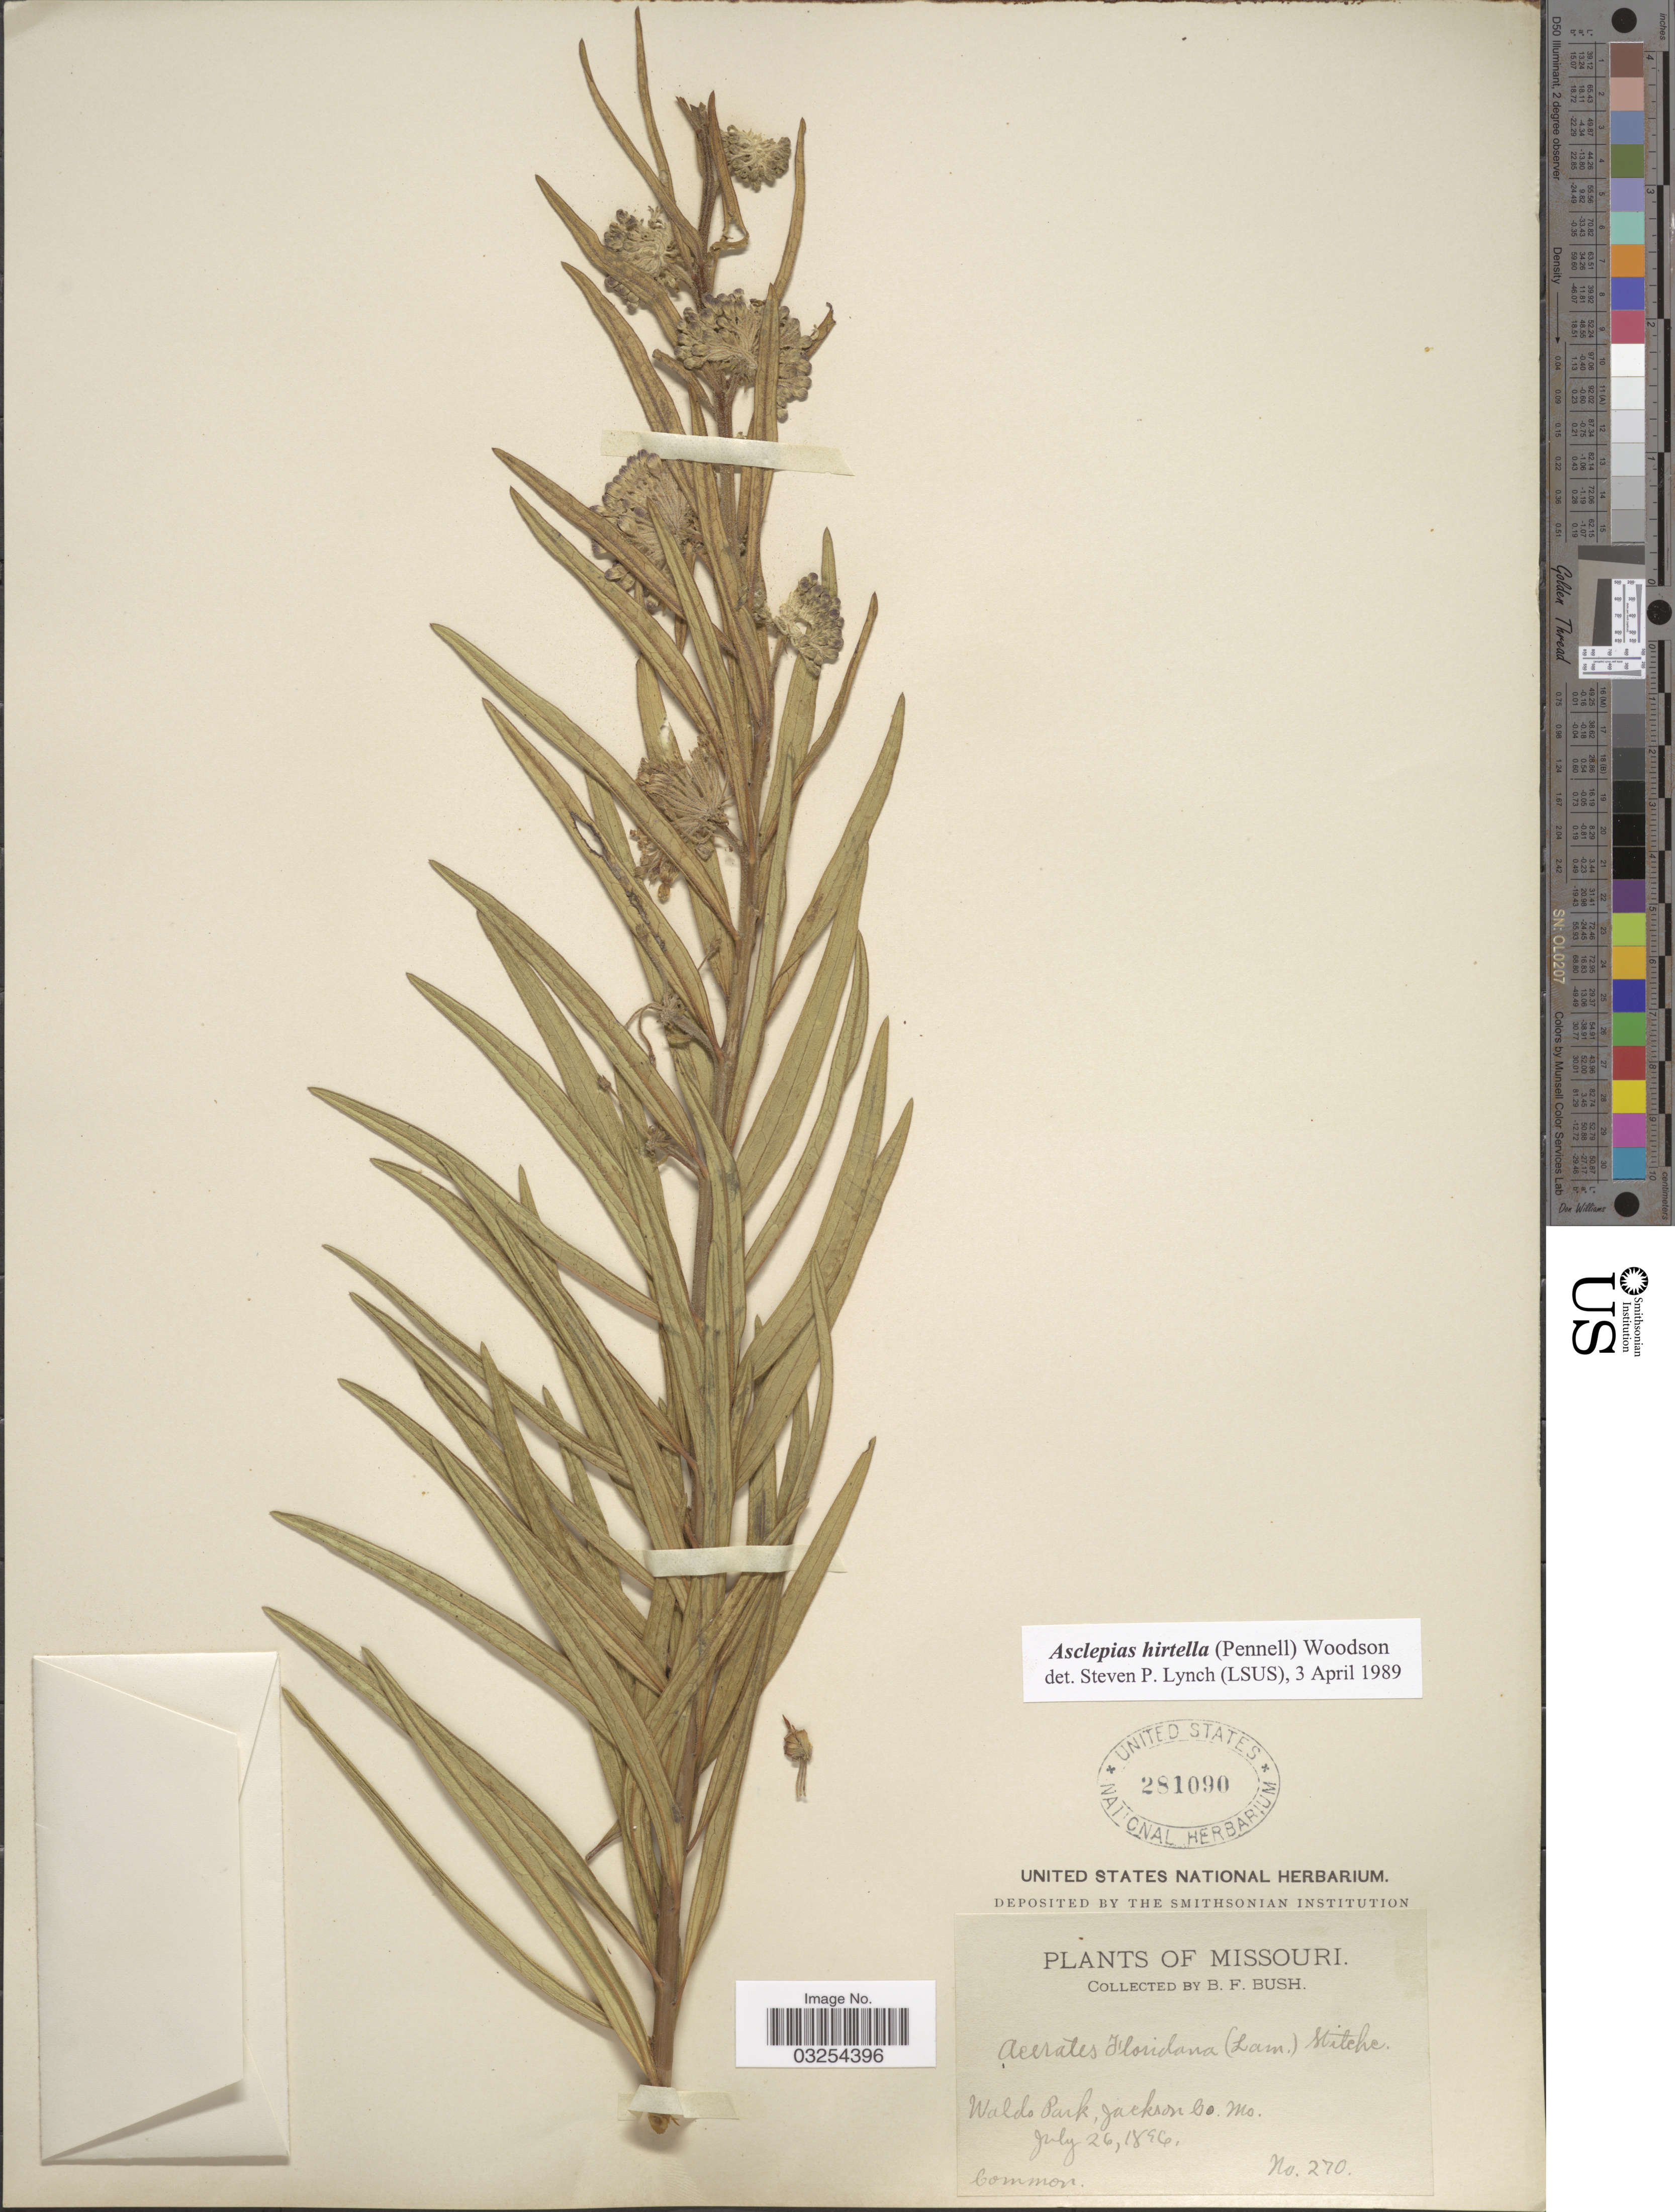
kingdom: Plantae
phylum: Tracheophyta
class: Magnoliopsida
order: Gentianales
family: Apocynaceae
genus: Asclepias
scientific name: Asclepias hirtella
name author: (Pennell) Woodson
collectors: B. F. Bush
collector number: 270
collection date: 1896-07-26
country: United States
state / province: Missouri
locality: Waldo Park, Jackson Co.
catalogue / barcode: US 281090